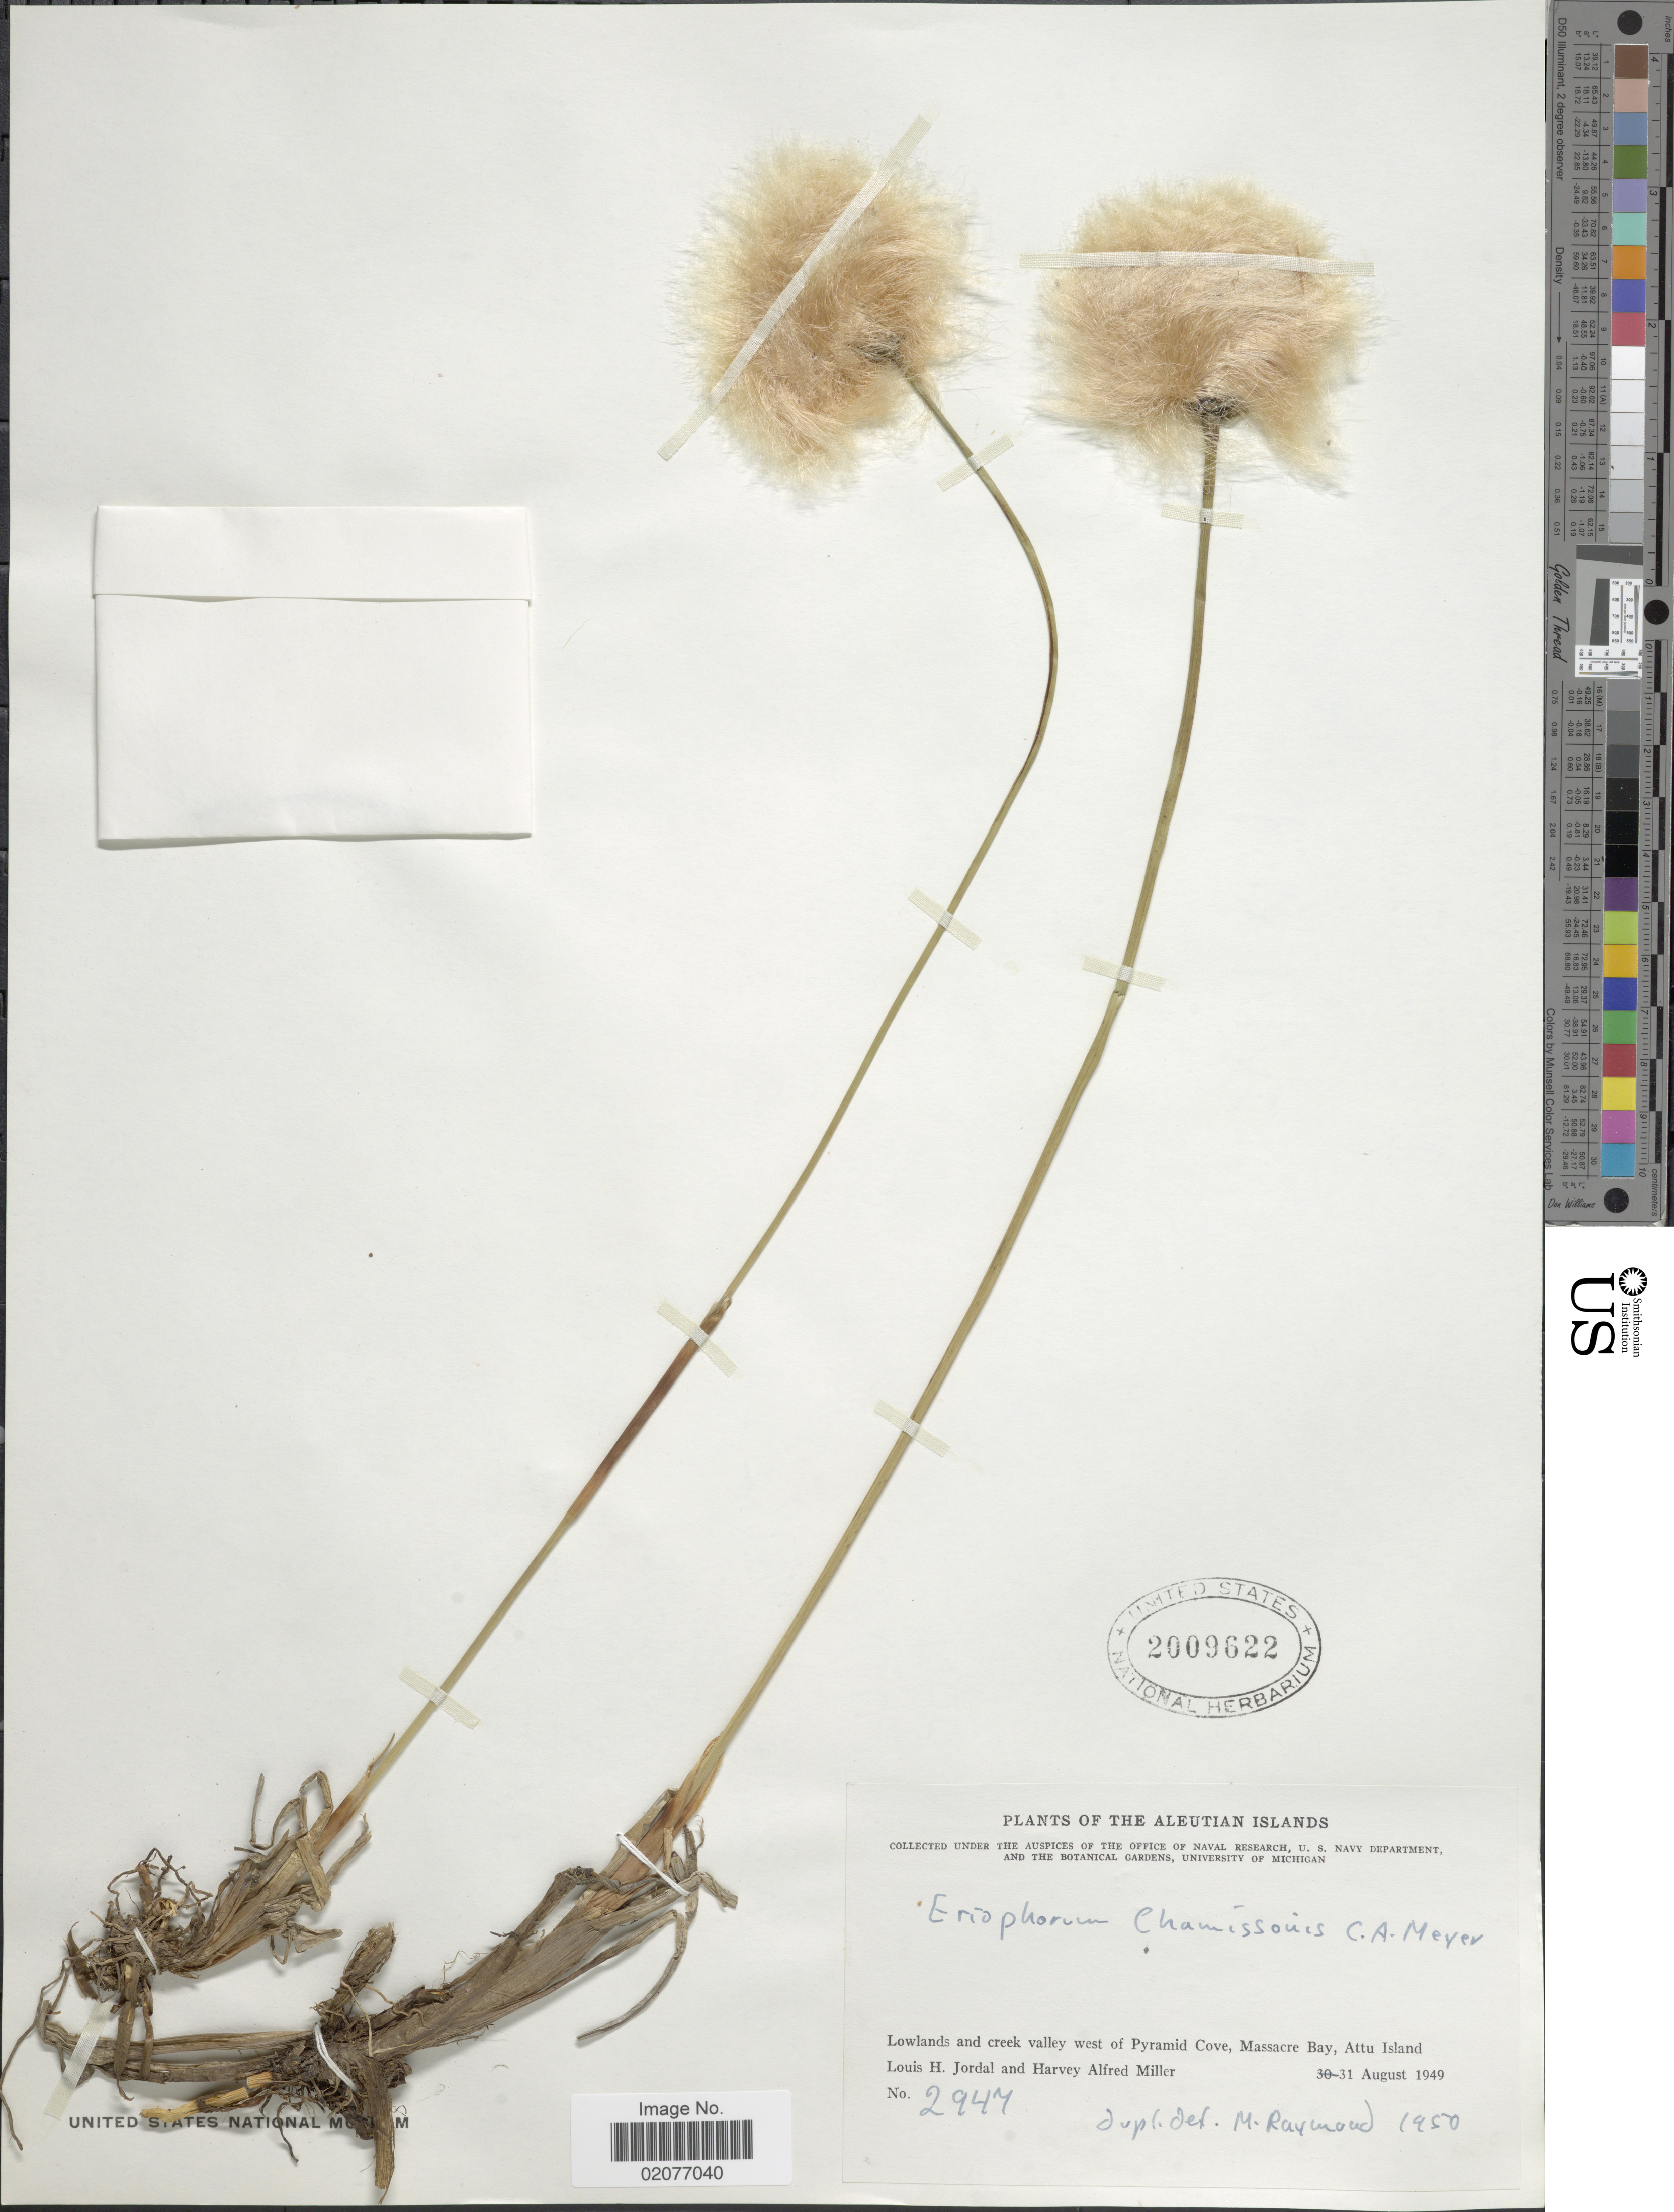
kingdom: Plantae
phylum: Tracheophyta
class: Liliopsida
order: Poales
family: Cyperaceae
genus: Eriophorum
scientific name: Eriophorum x medium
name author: Andersson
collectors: L. Jordal & H. A. Miller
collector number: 2947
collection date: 1949-08-31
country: United States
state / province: Alaska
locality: The Aleutian Islands, Lowlands and creek valley west of Pyramid Cove, Massacre Bay, Attu Island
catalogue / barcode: US 2009622